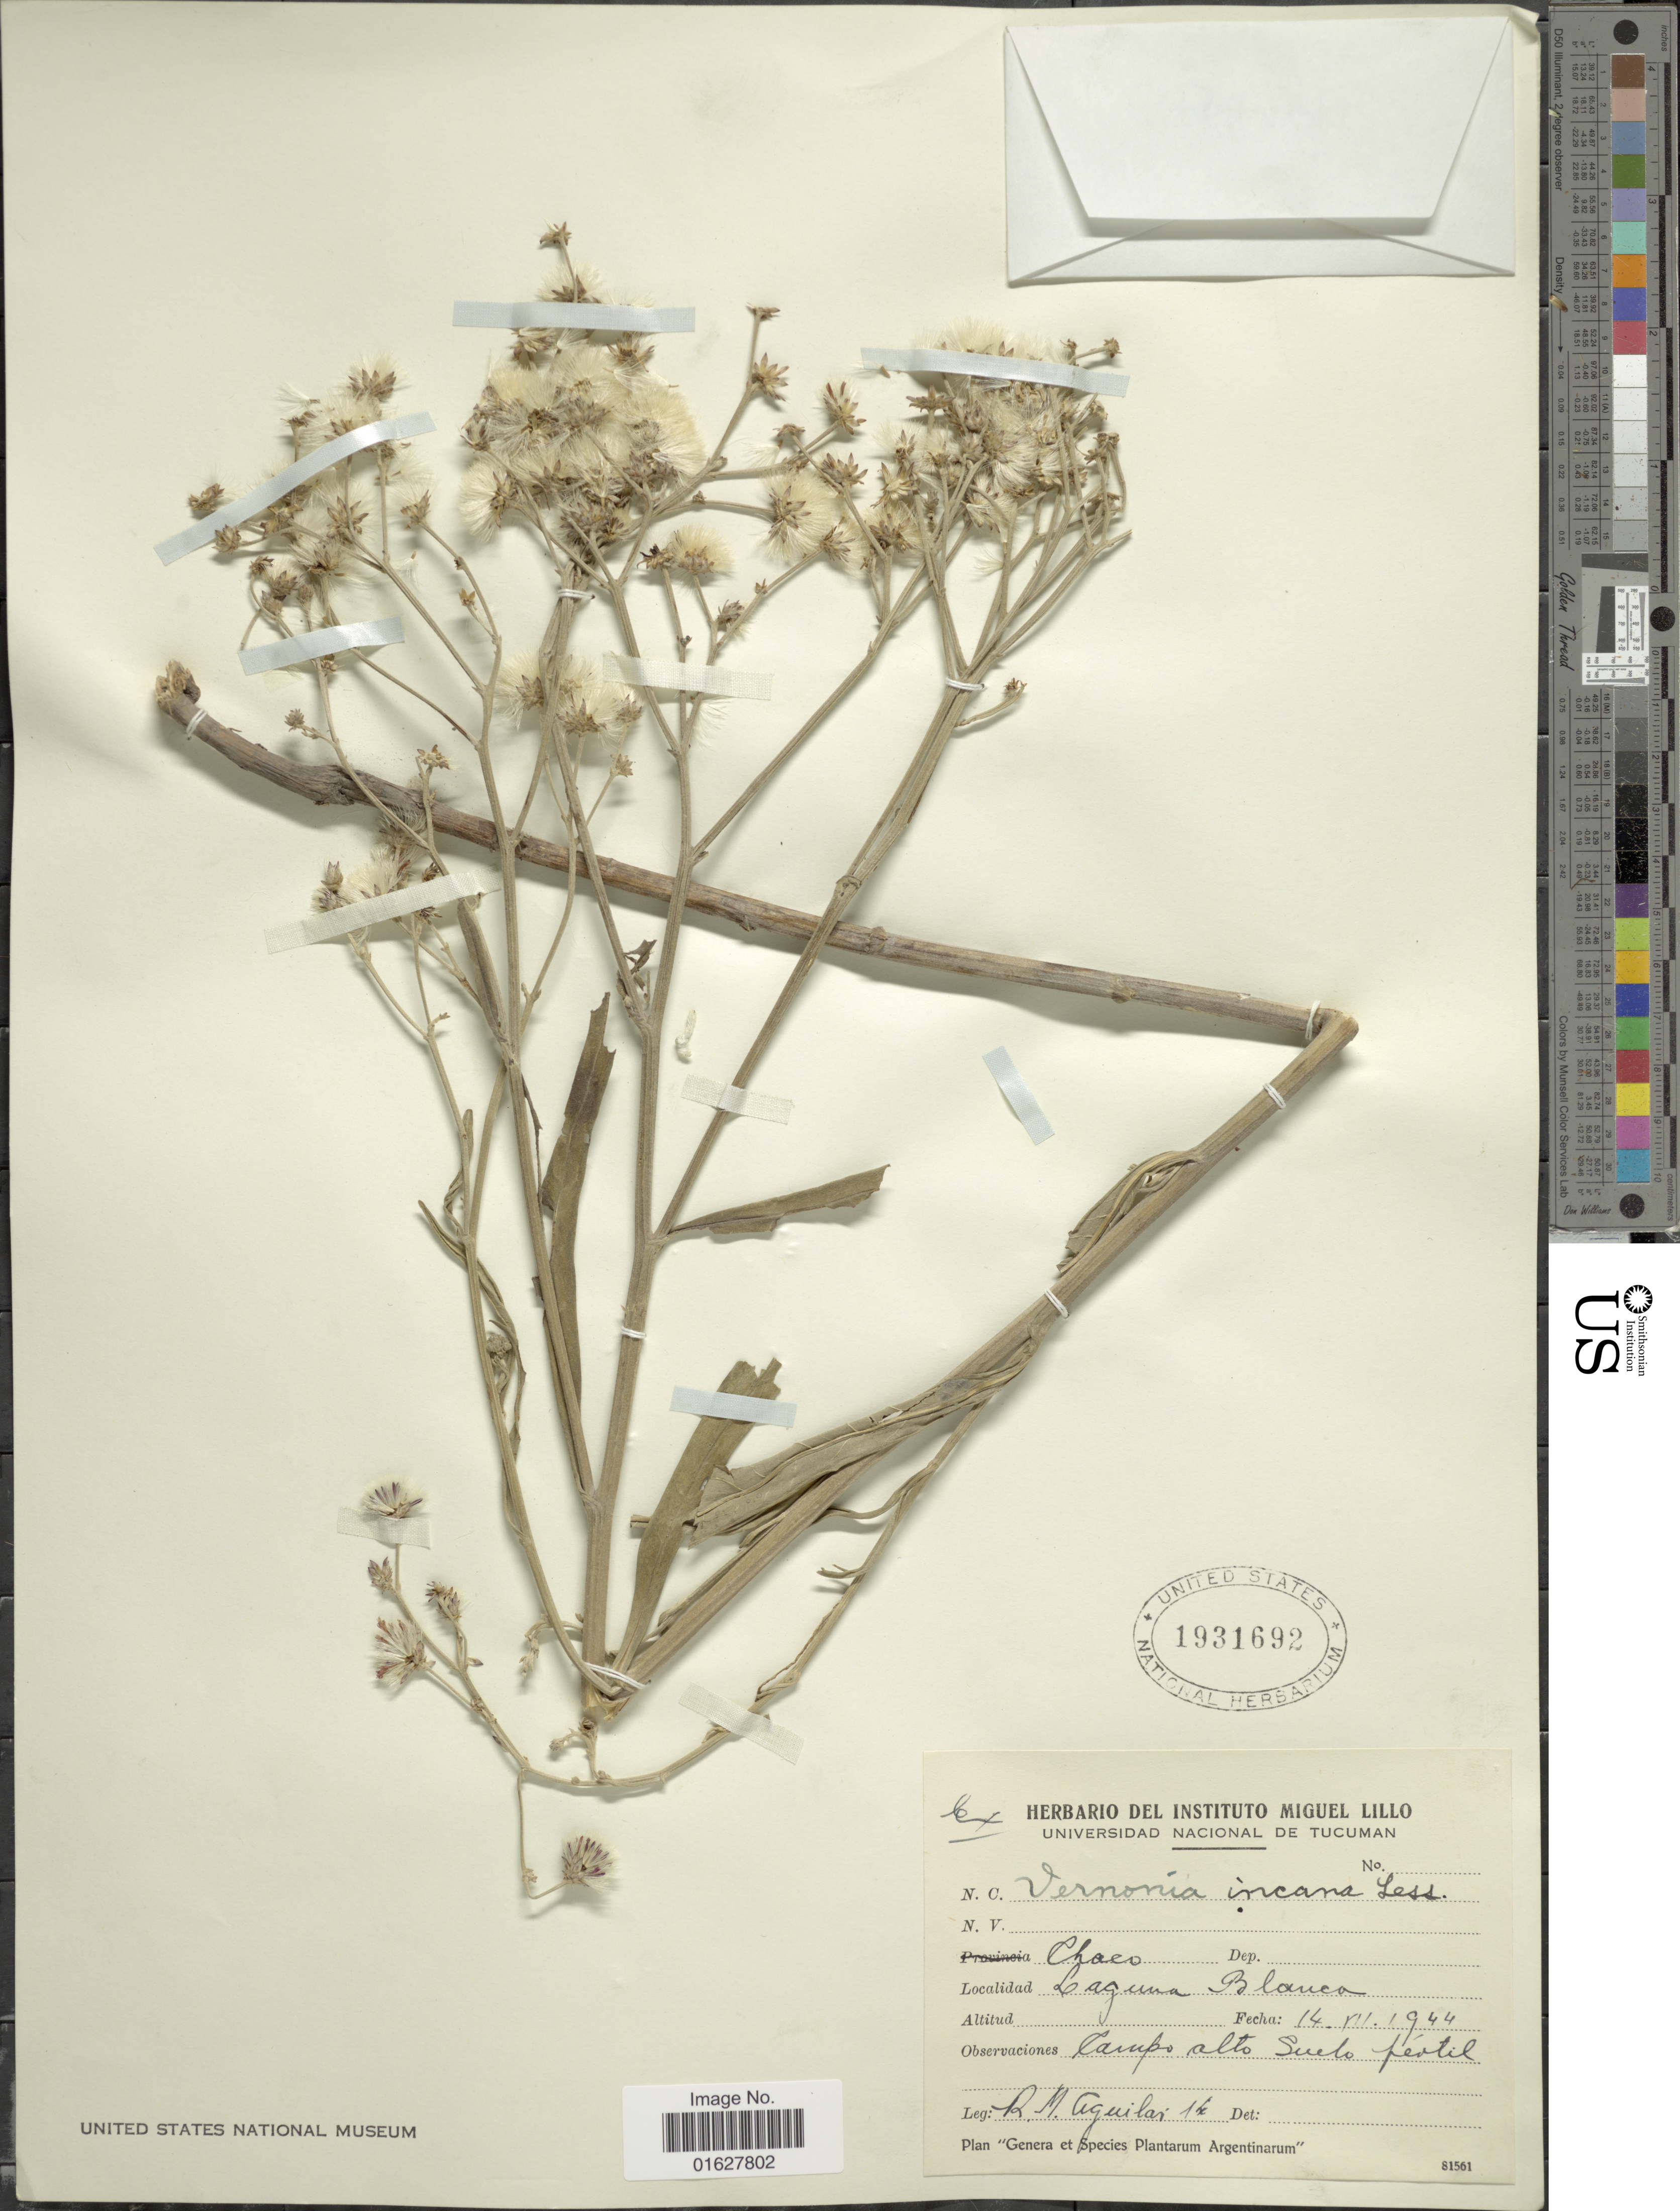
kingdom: Plantae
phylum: Tracheophyta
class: Magnoliopsida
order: Asterales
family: Asteraceae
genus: Vernonia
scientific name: Vernonia incana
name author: Less.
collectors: R. Aguilar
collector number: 14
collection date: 1944-07-14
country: Argentina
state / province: Chaco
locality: Laguna Blanco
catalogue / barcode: US 1931692